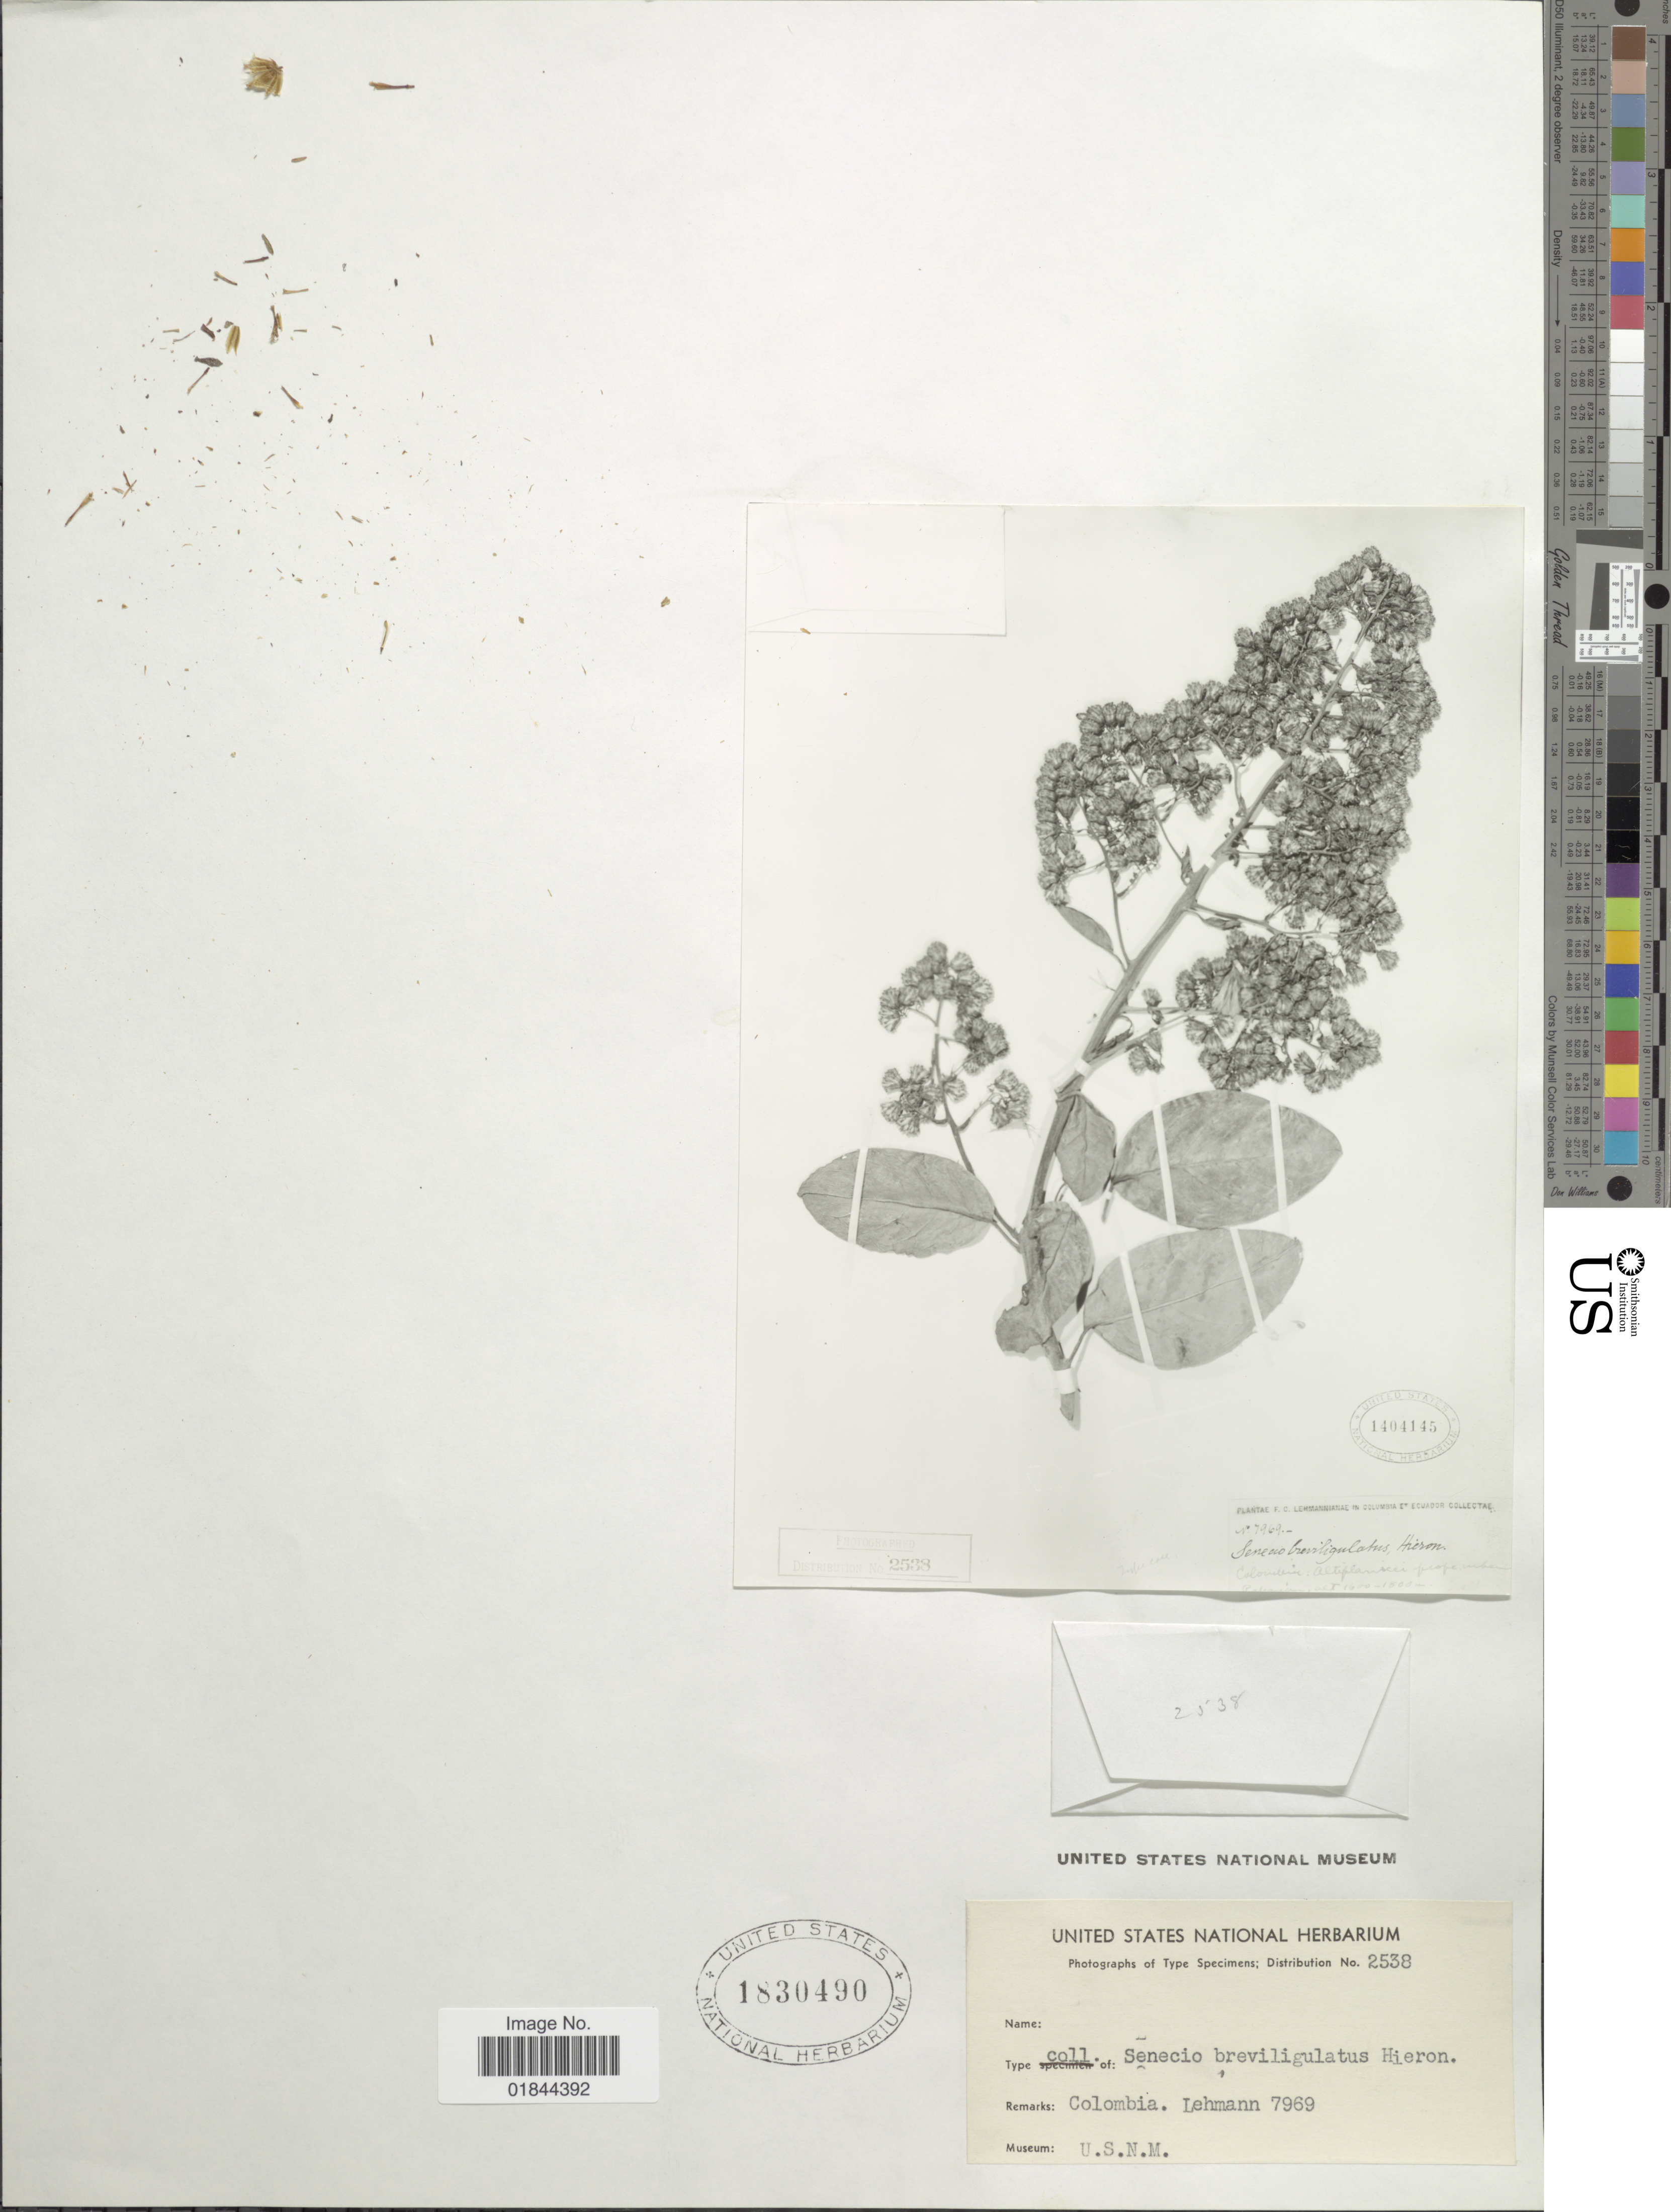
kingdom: Plantae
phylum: Tracheophyta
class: Magnoliopsida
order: Asterales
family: Asteraceae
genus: Pentacalia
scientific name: Pentacalia breviligulata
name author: (Hieron.) Cuatrec.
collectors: -. Lehmann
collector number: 7969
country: Colombia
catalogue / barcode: US 1830490